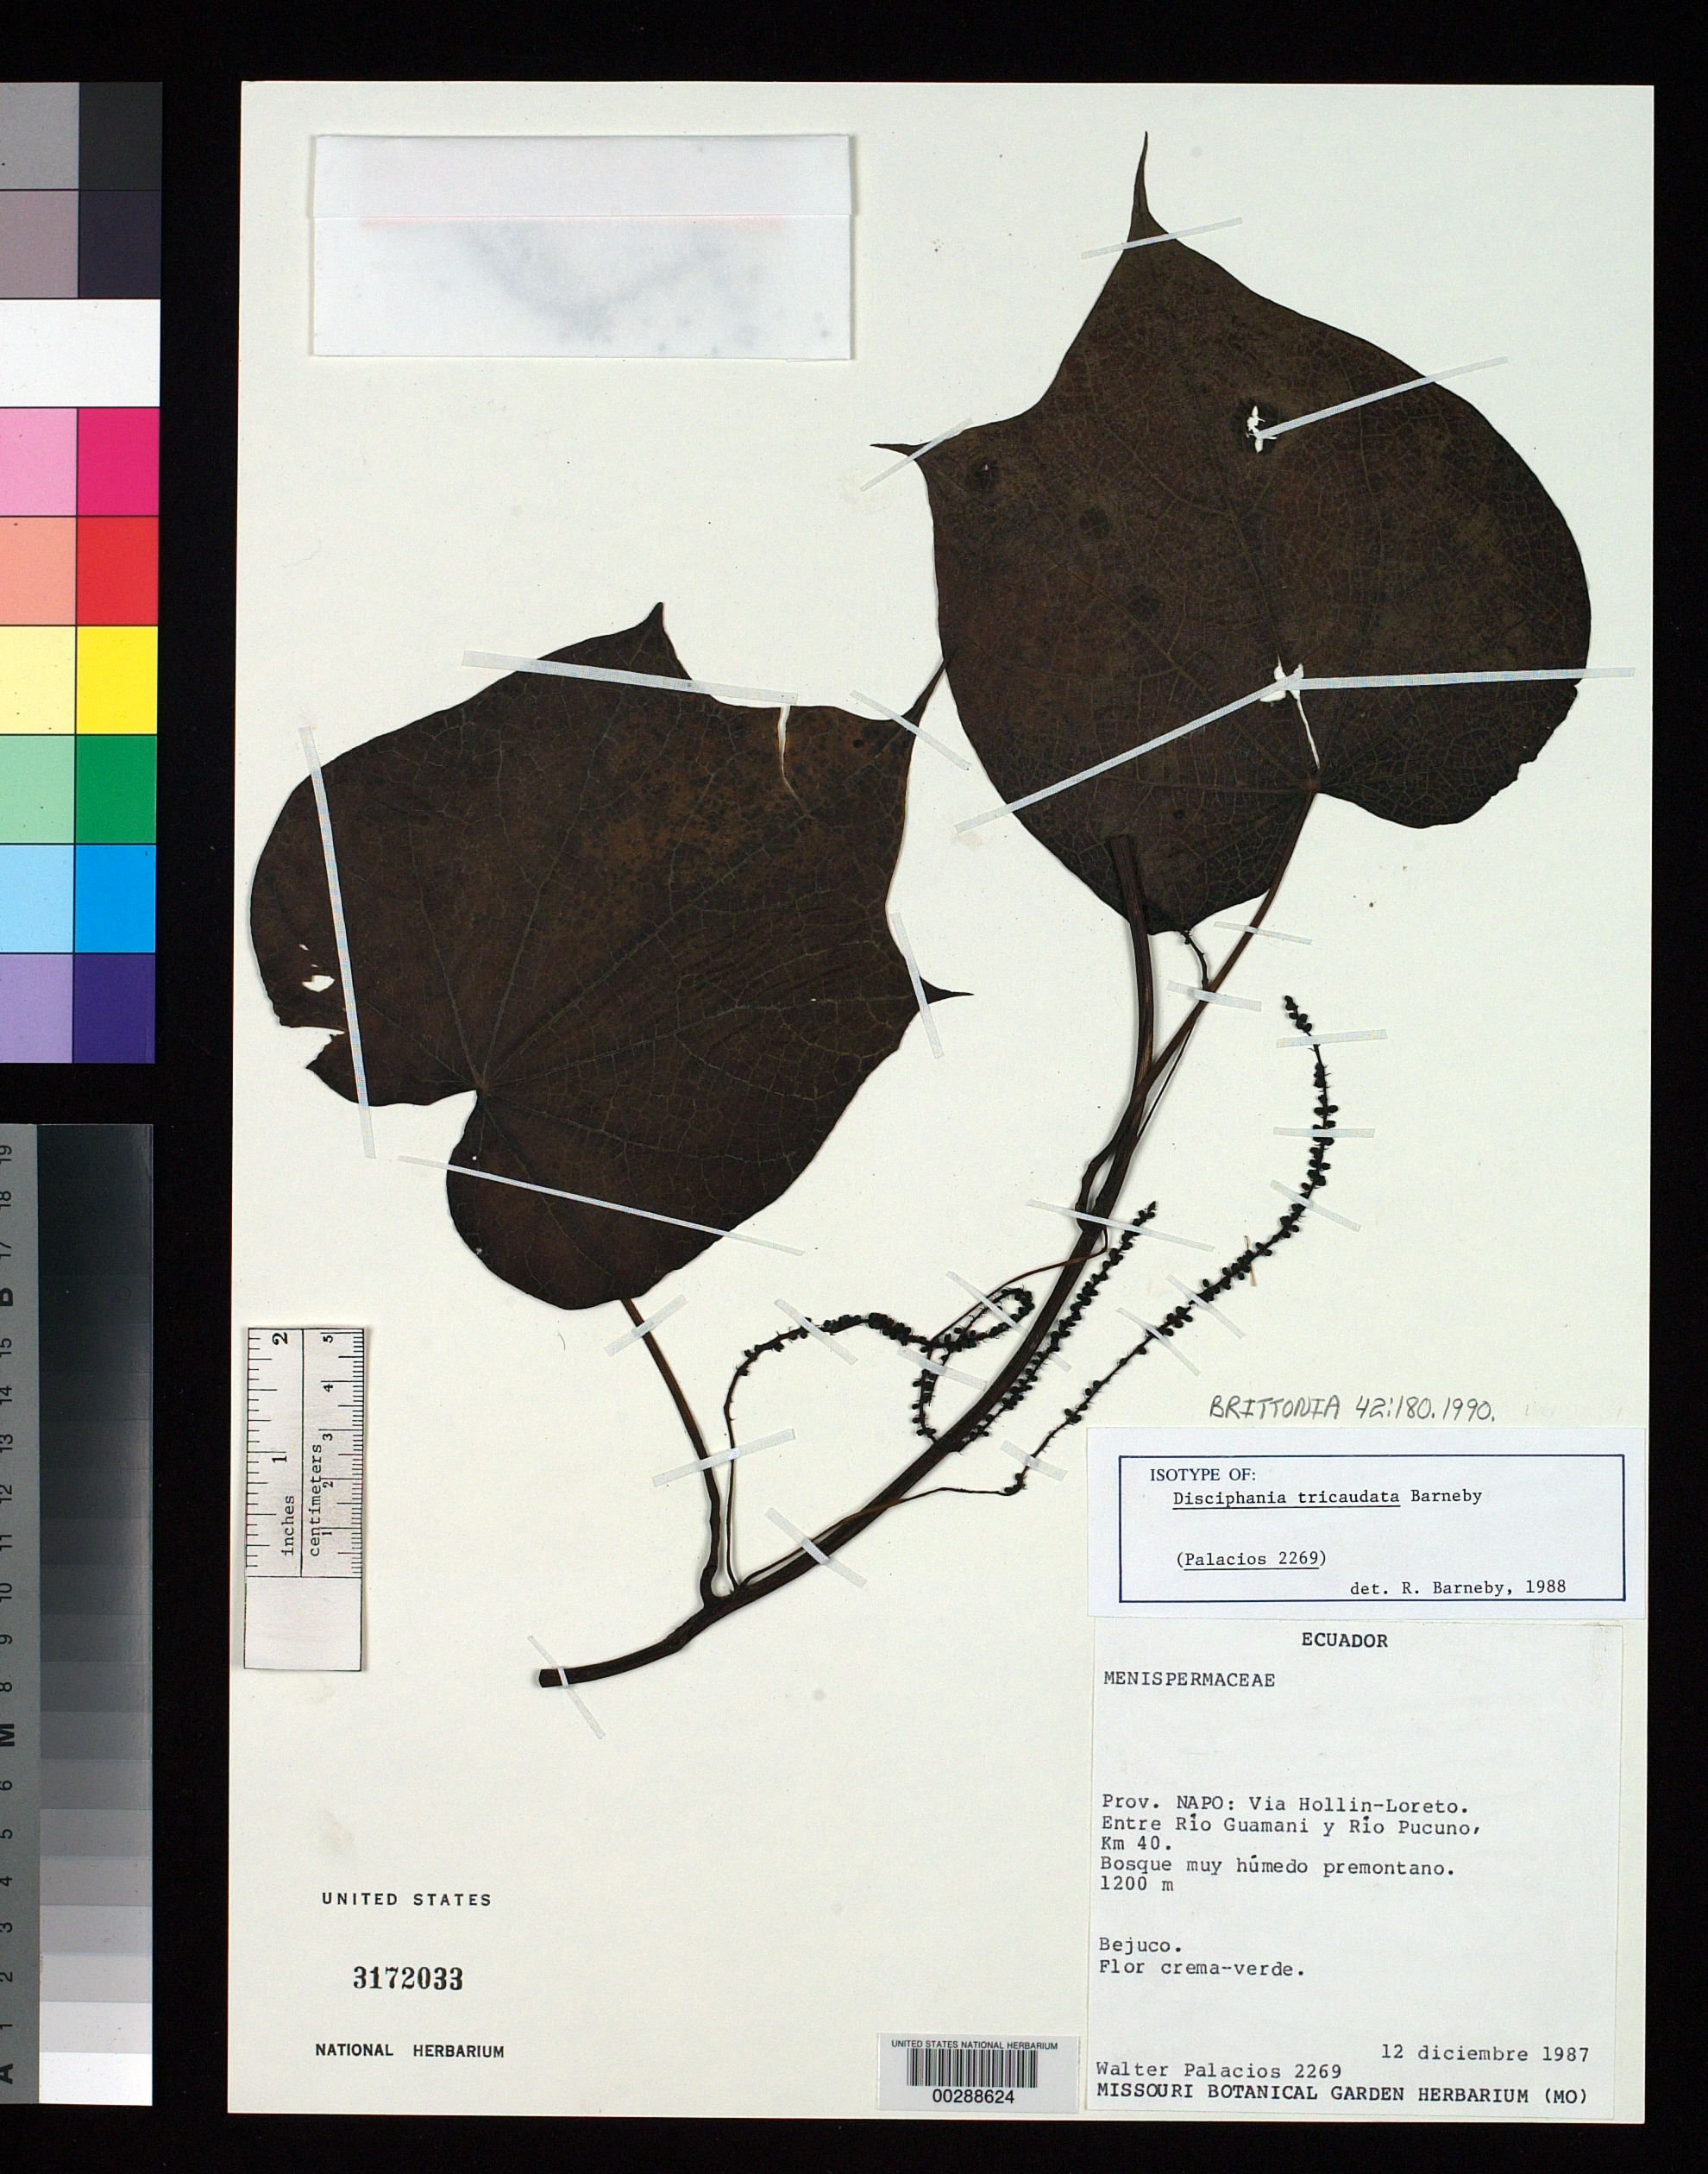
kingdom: Plantae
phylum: Tracheophyta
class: Magnoliopsida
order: Ranunculales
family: Menispermaceae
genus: Disciphania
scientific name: Disciphania tricaudata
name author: Barneby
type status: Isotype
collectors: W. Palacios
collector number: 2269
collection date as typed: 12 Dec 1987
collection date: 1987-12-12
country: Ecuador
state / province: Napo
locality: Via Hollin-Loreto, between Rio Guamani and Rio Pucuno.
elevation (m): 1200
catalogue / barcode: US 3172033